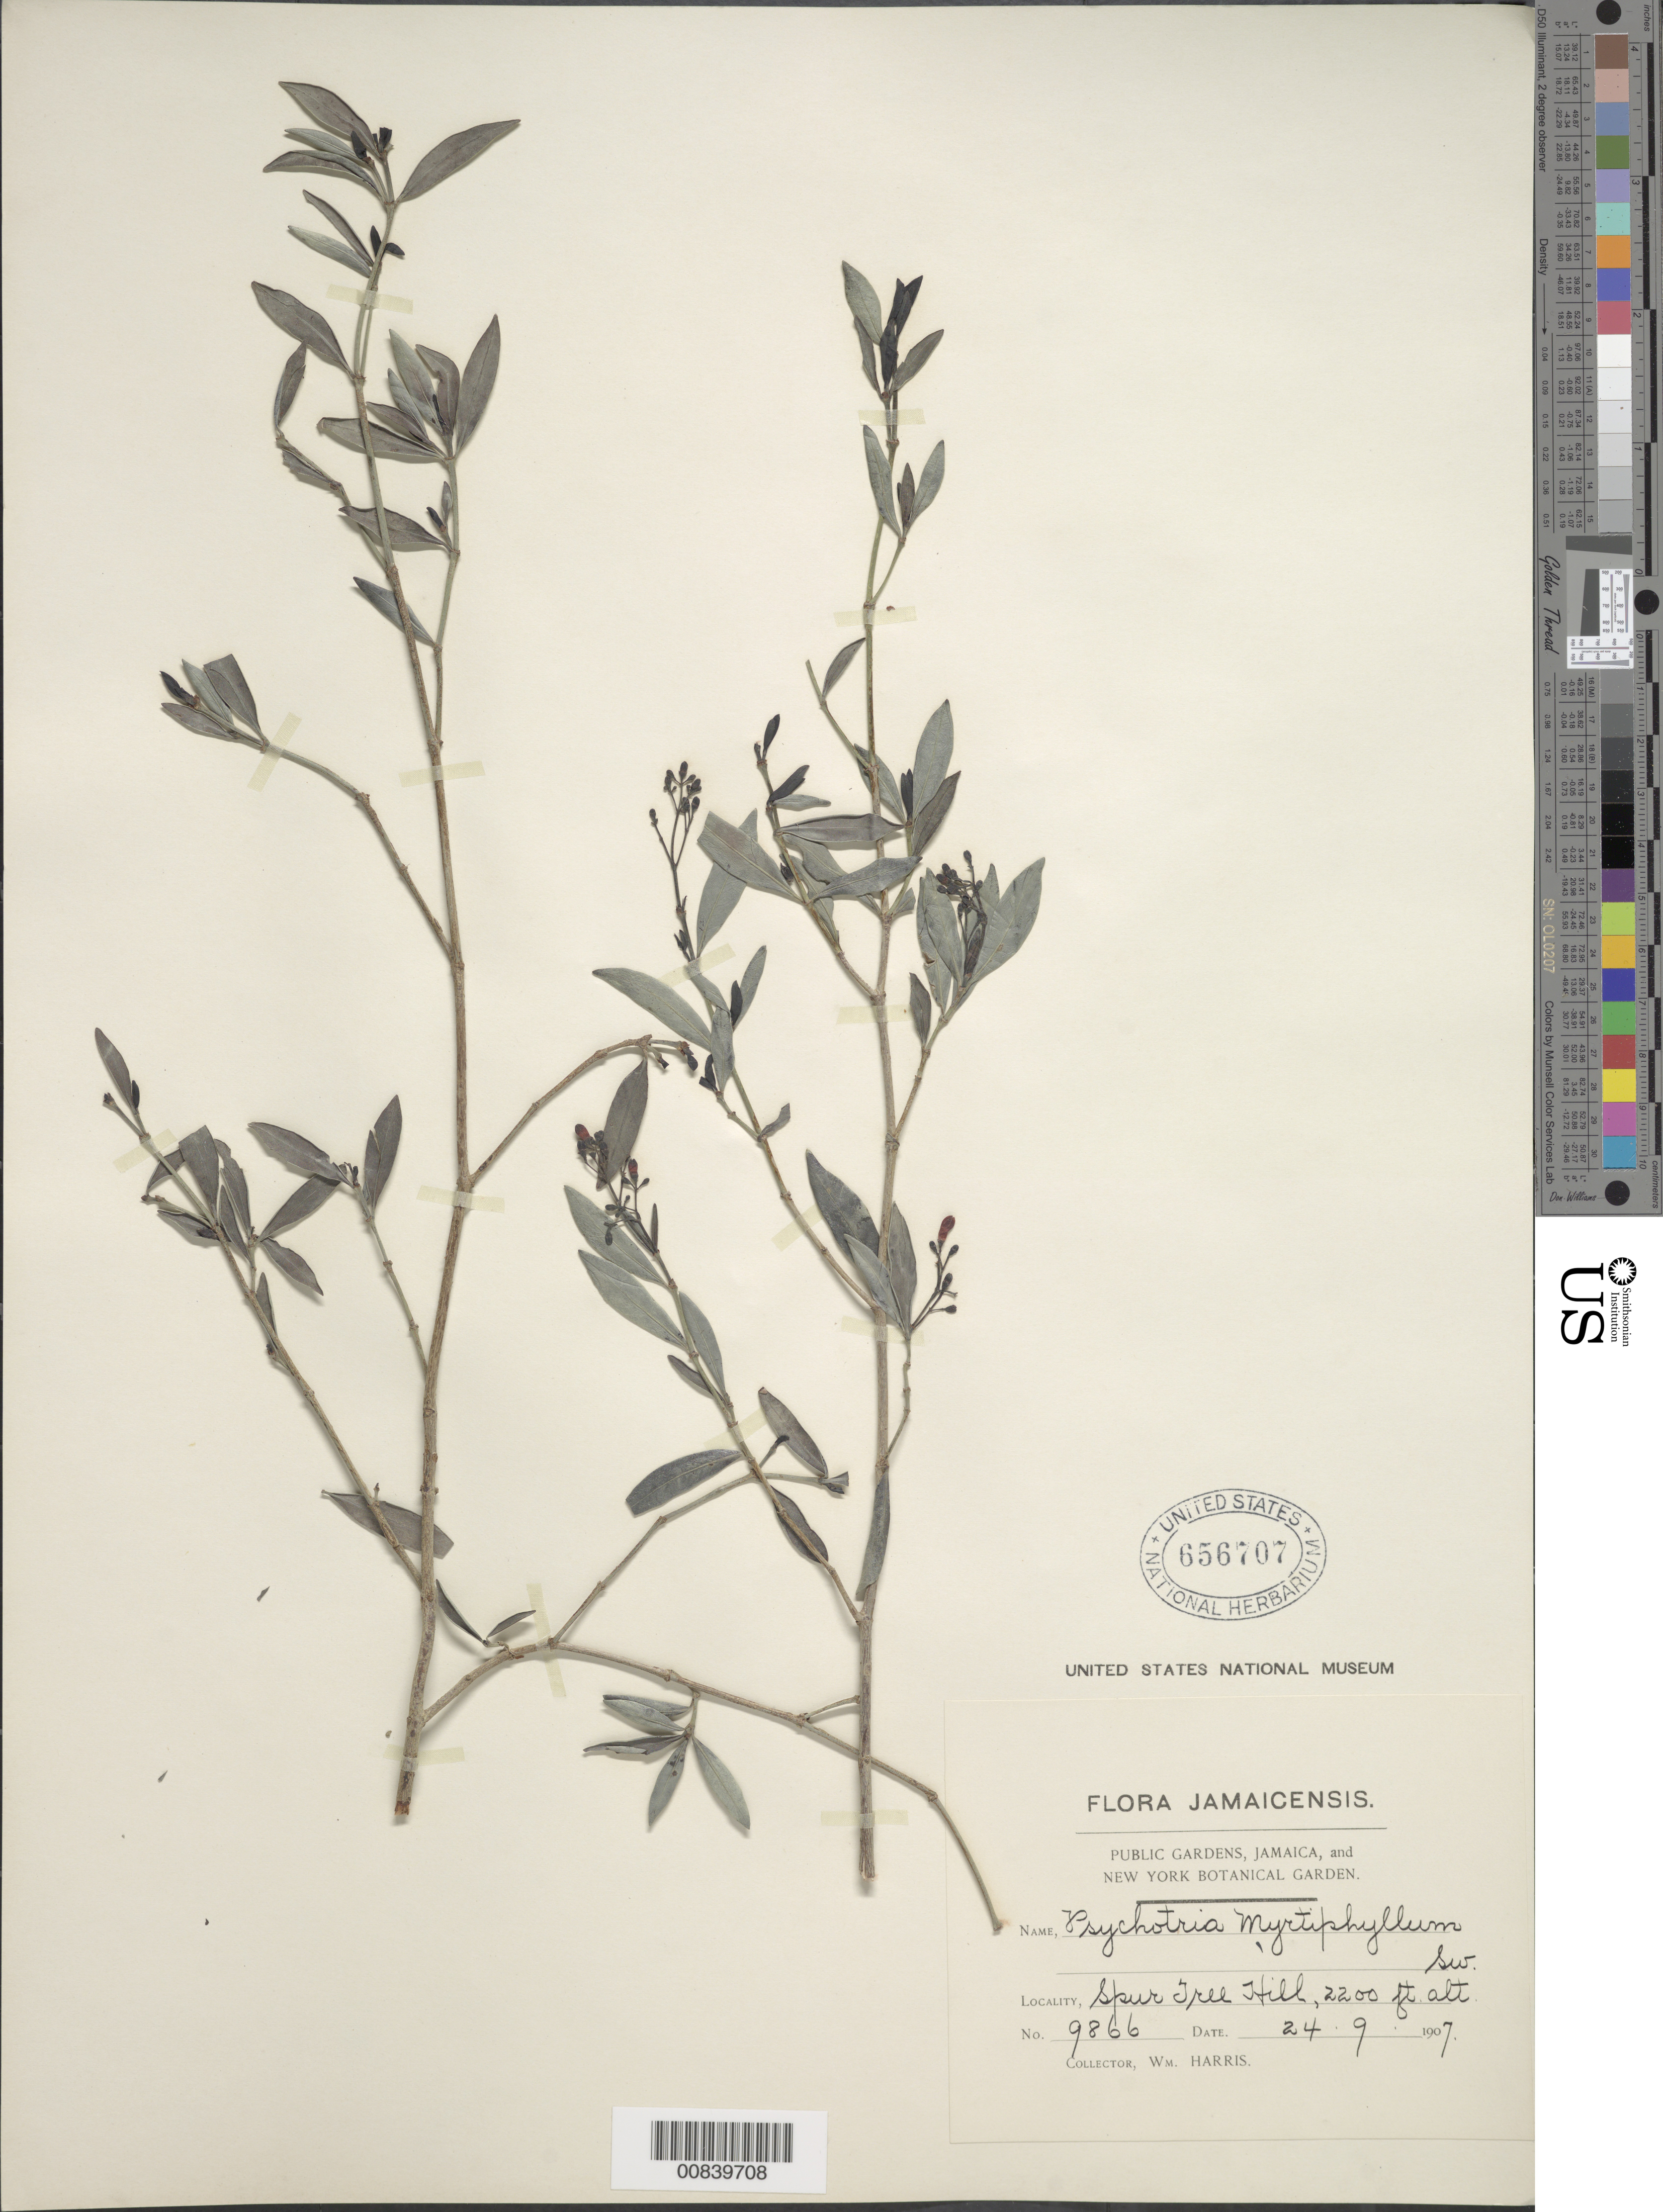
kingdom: Plantae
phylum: Tracheophyta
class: Magnoliopsida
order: Gentianales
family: Rubiaceae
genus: Psychotria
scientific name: Psychotria myrtiphyllum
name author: Sw.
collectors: W. H. Harris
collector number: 9866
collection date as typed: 24 Sep 1907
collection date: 1907-09-24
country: Jamaica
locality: Spur Tree Hill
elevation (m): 671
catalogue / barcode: US 656707